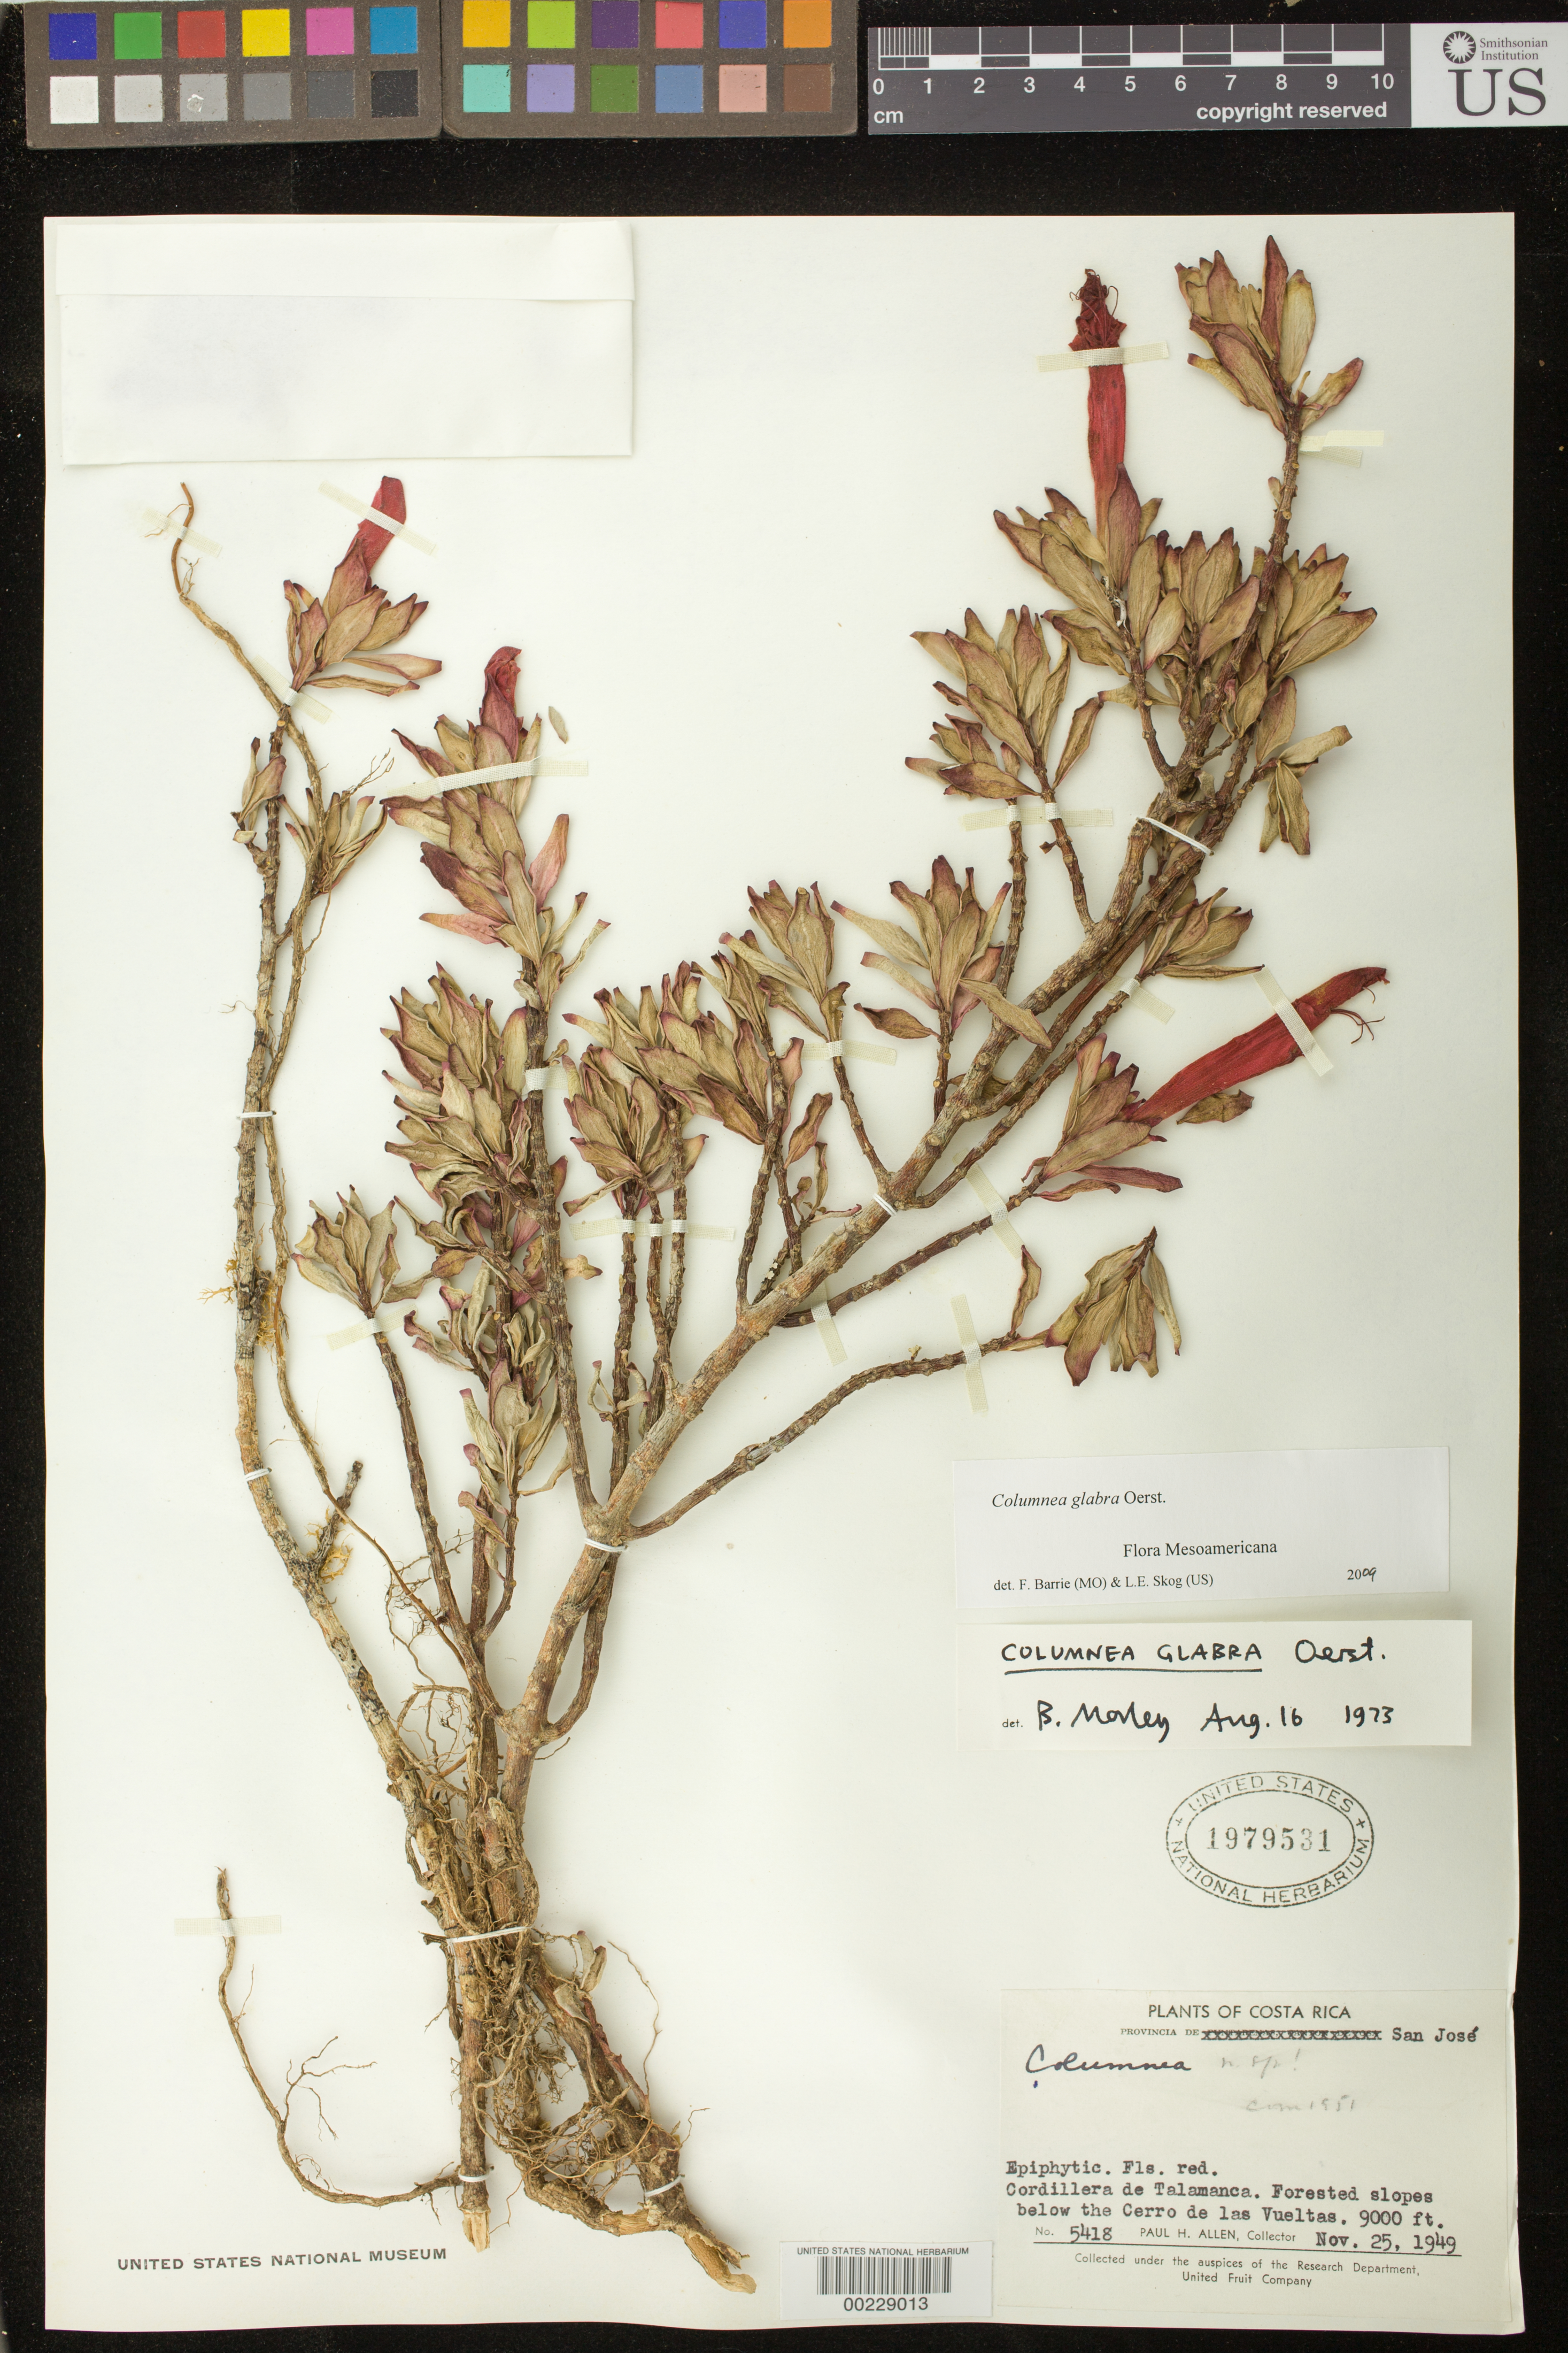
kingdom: Plantae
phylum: Tracheophyta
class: Magnoliopsida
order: Lamiales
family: Gesneriaceae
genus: Columnea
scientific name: Columnea glabra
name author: Oerst.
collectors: P. H. Allen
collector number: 5418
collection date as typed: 25 Nov 1949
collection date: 1949-11-25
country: Costa Rica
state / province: San José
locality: Cordillera de Talamanca, below the Cerro de las Vueltas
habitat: Forested slopes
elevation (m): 2743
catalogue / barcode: US 1979531